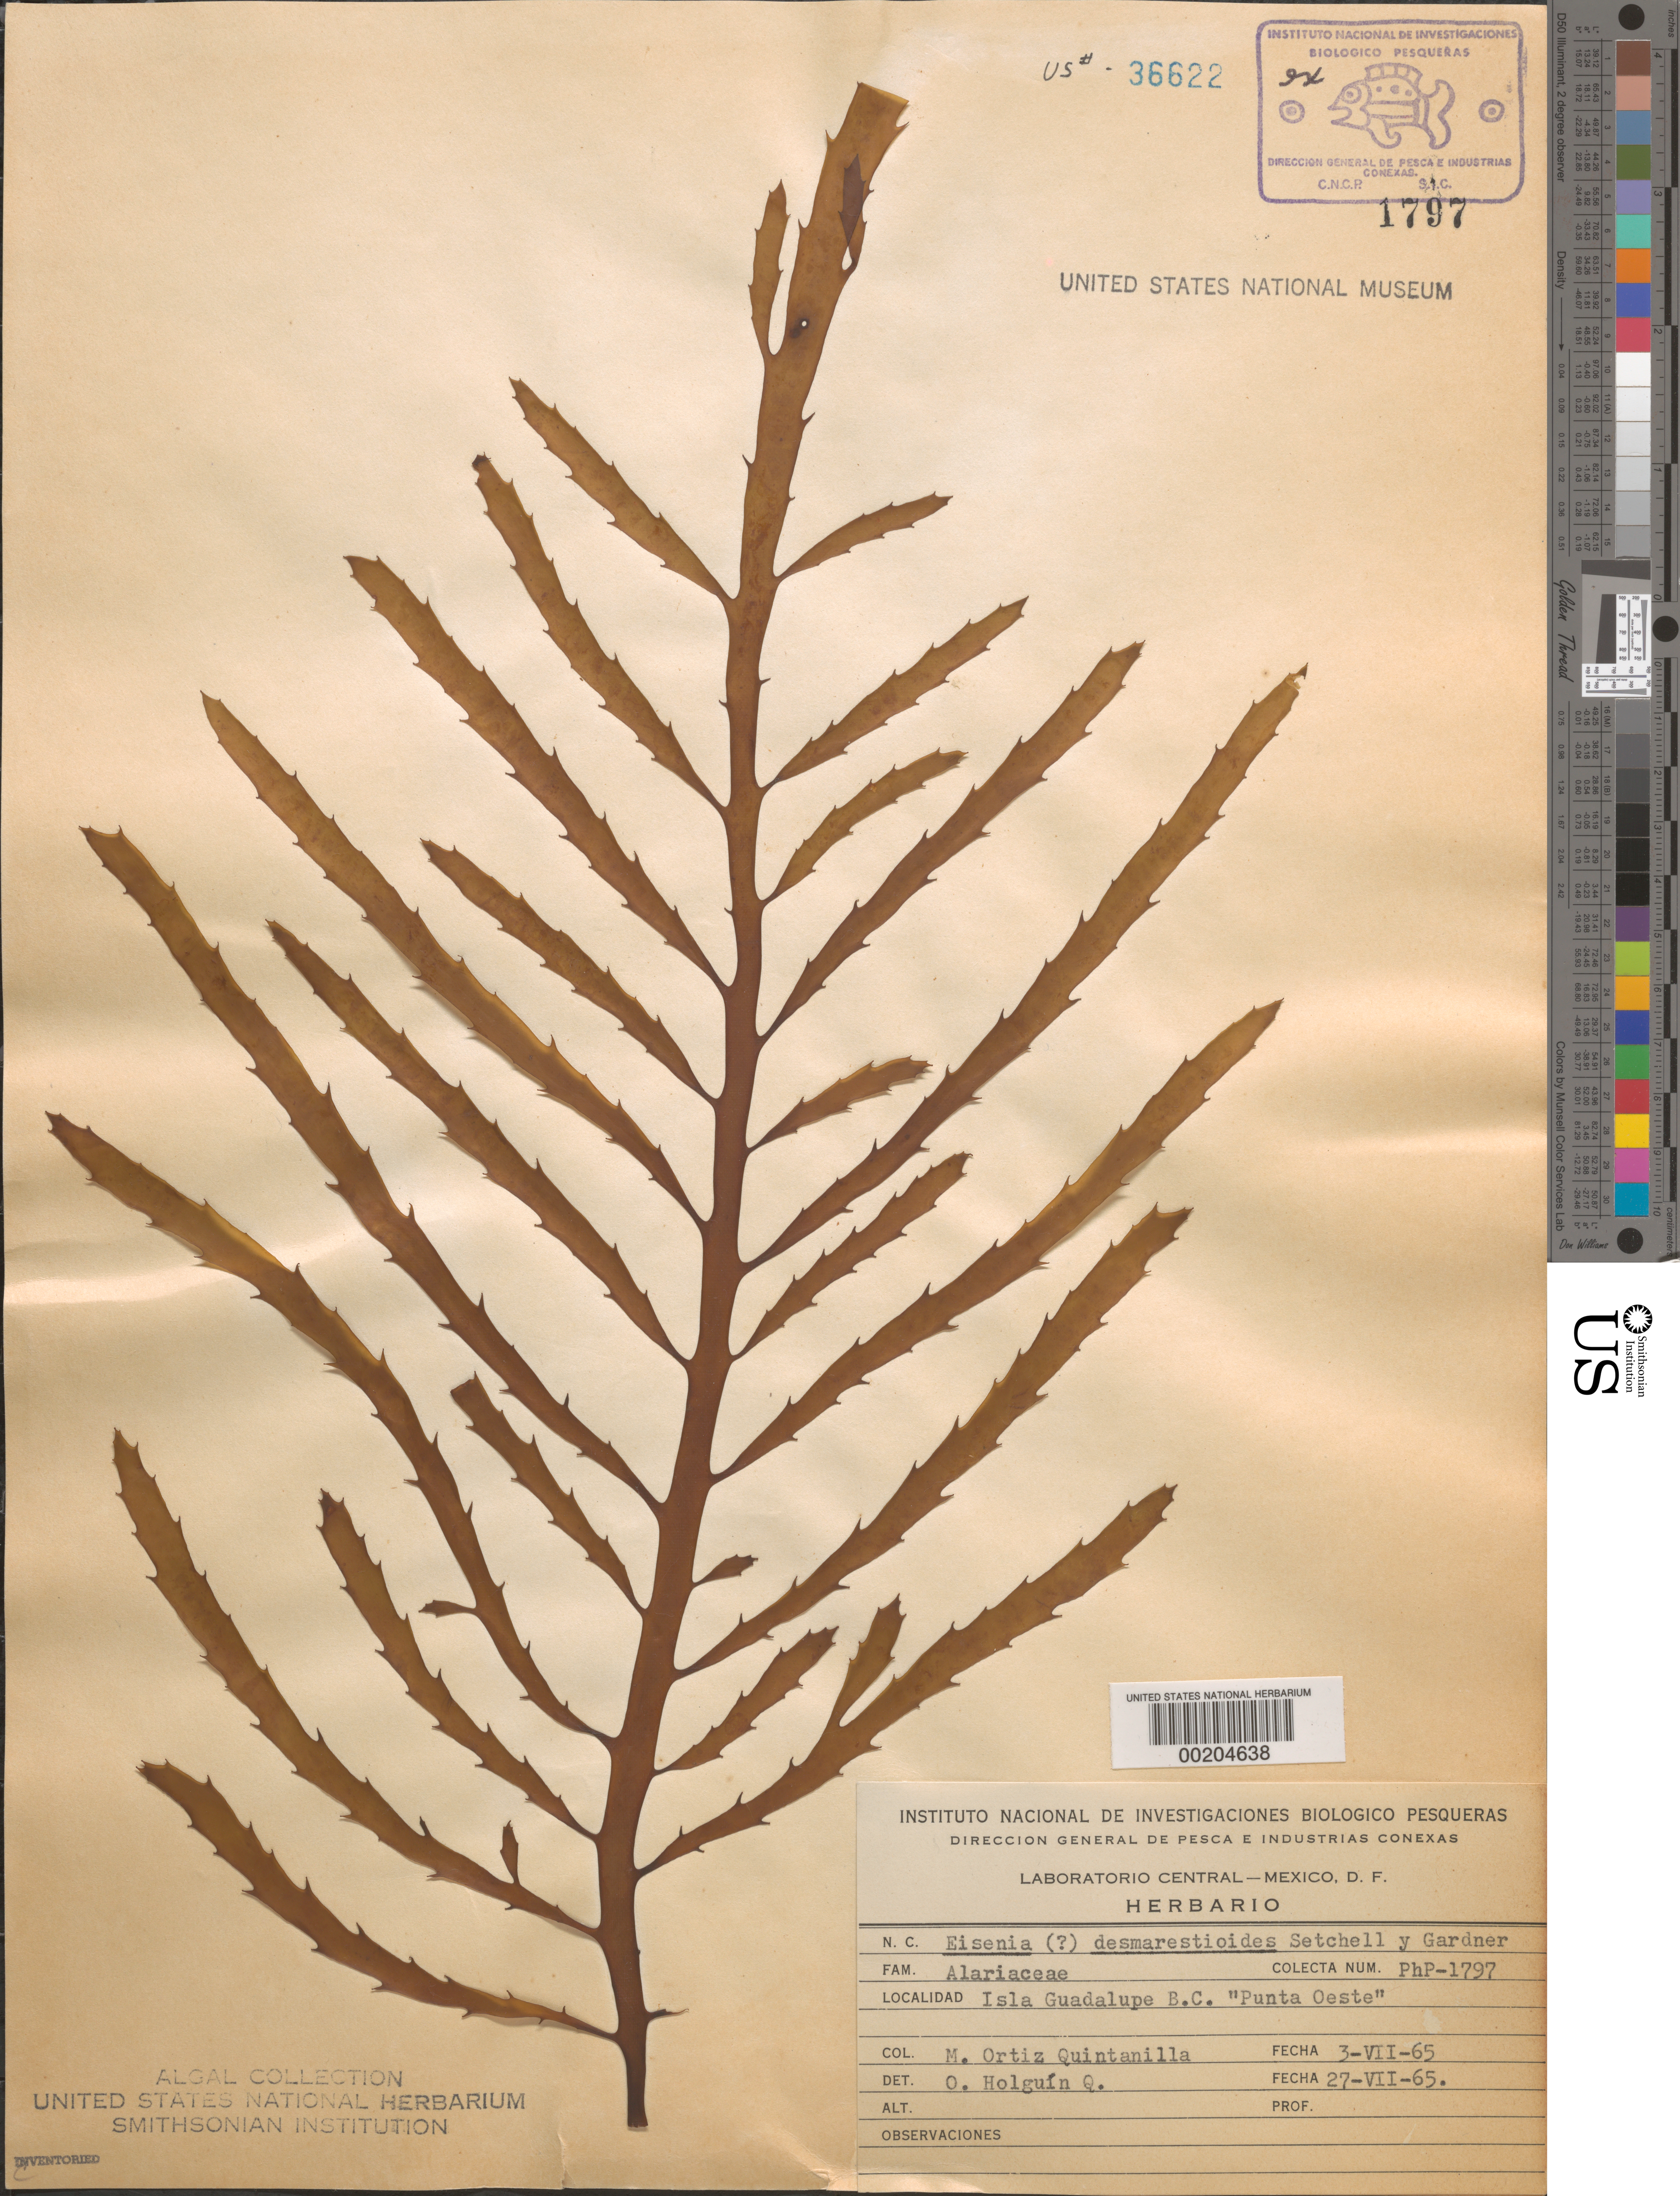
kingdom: Chromista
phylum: Ochrophyta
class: Phaeophyceae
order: Laminariales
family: Lessoniaceae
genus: Eisenia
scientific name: Eisenia desmarestioides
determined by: Holguin Q., O.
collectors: M. Quintanilla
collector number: Php-1797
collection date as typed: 03 Jul 1965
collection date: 1965-07-03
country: Mexico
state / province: Baja California Norte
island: Isla Guadalupe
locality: Punta Oeste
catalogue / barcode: US 36622